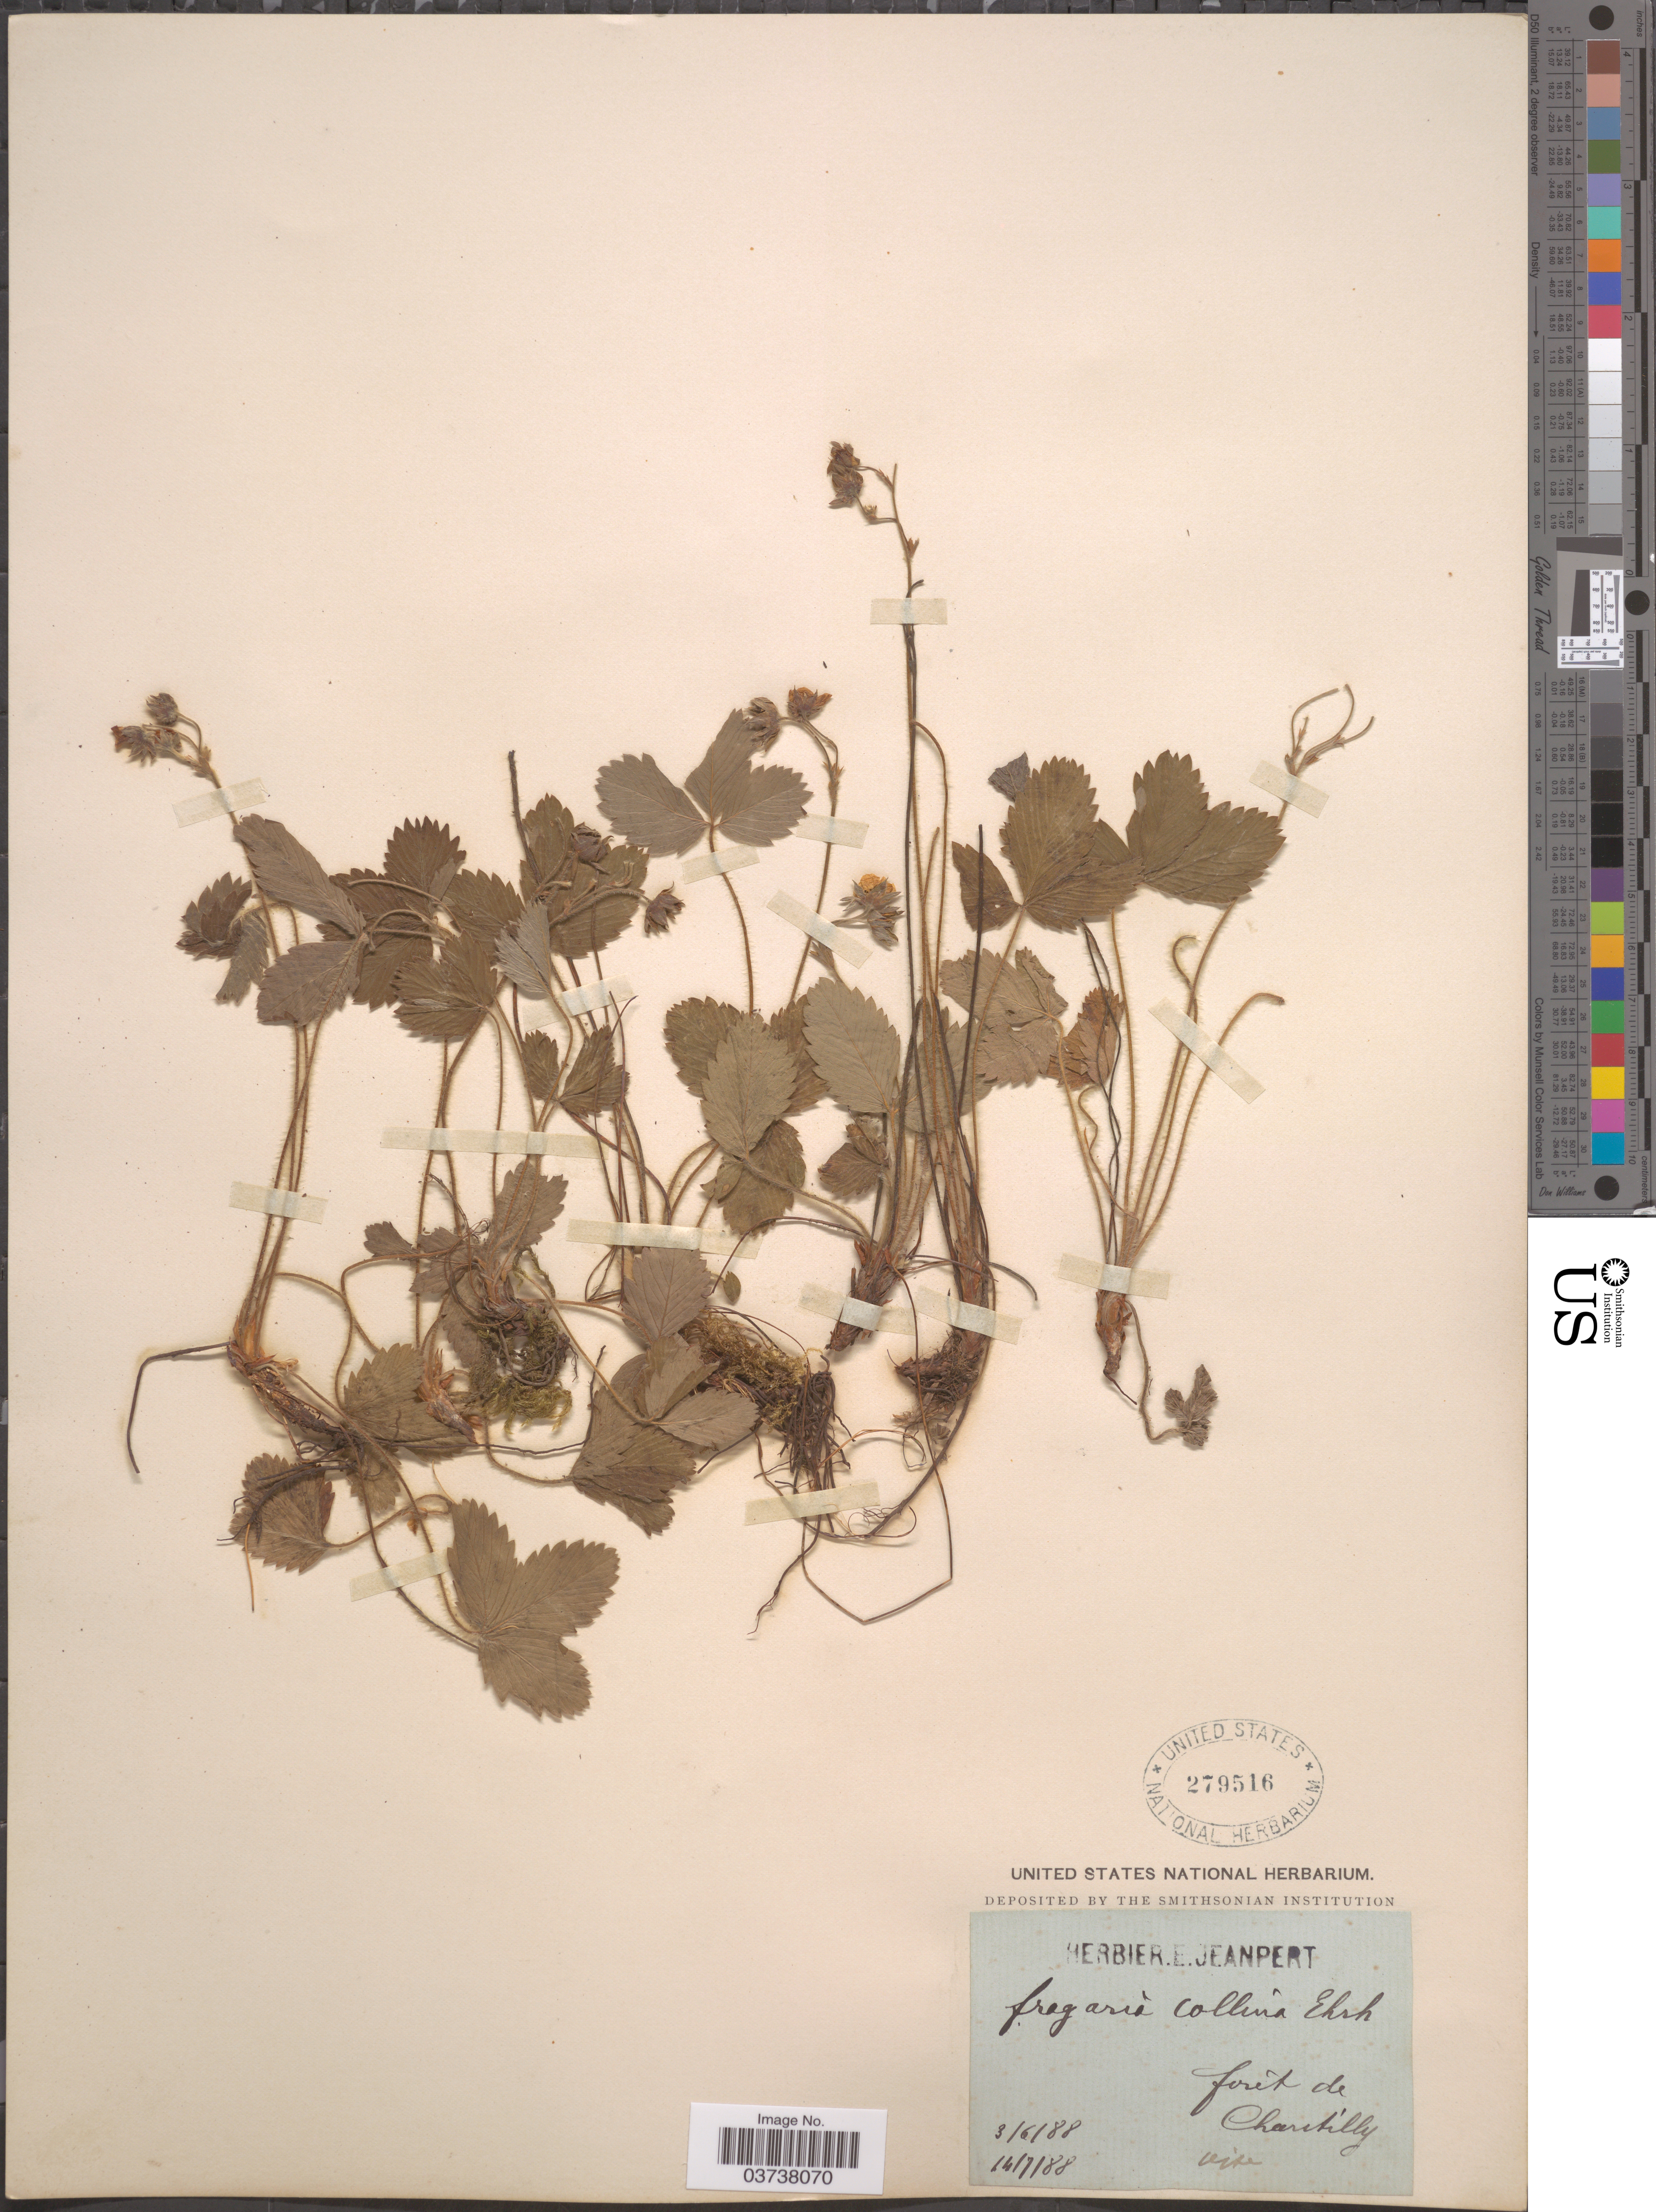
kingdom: Plantae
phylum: Tracheophyta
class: Magnoliopsida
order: Rosales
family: Rosaceae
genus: Fragaria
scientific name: Fragaria collina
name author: Ehrh.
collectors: ex herb. Ed. Jeanpert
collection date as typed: Transcribed d/m/y: 3/6/88 to 14/7/88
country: France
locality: Forêt de Chantilly.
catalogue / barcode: US 279516